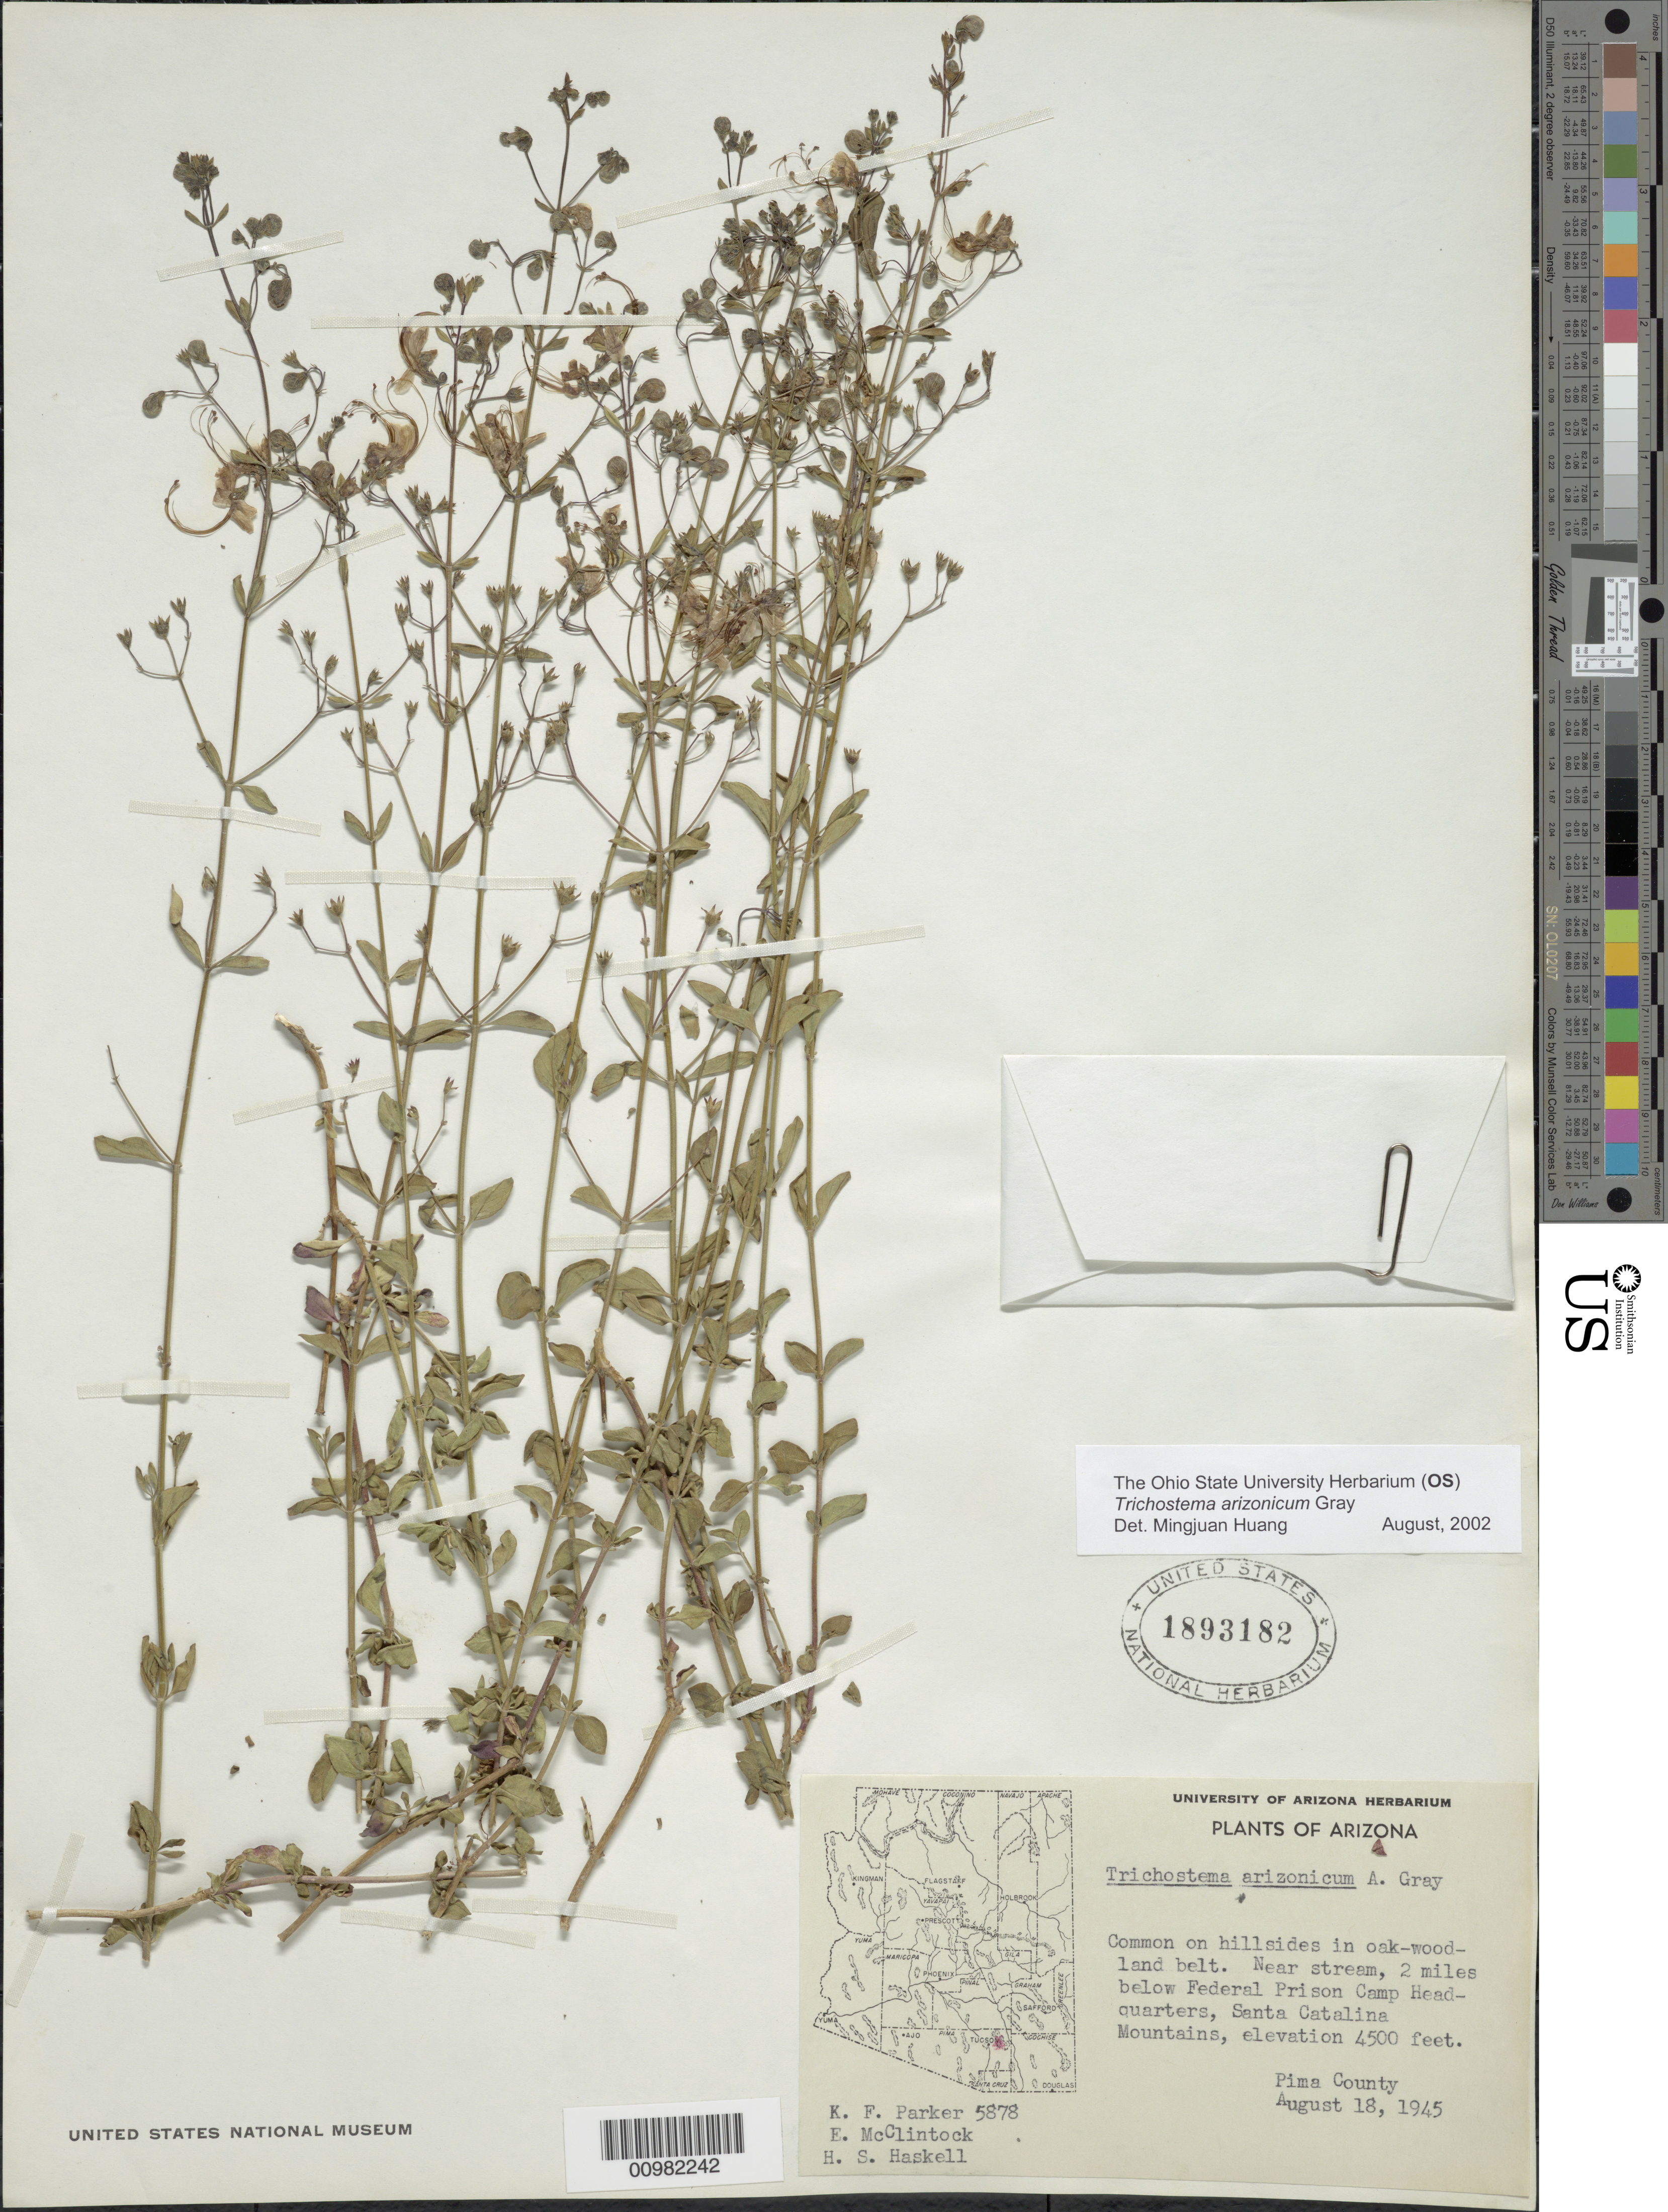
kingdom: Plantae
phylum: Tracheophyta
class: Magnoliopsida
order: Lamiales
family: Lamiaceae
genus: Trichostema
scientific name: Trichostema arizonicum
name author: A. Gray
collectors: K. F. Parker & E. McClintock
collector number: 5878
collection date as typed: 18 Aug 1945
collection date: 1945-08-18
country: United States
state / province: Arizona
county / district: Pima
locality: Santa Catalina Mts.; 2 mi. below Federal Prison Camp Headquarters; near stream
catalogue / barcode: US 1893182